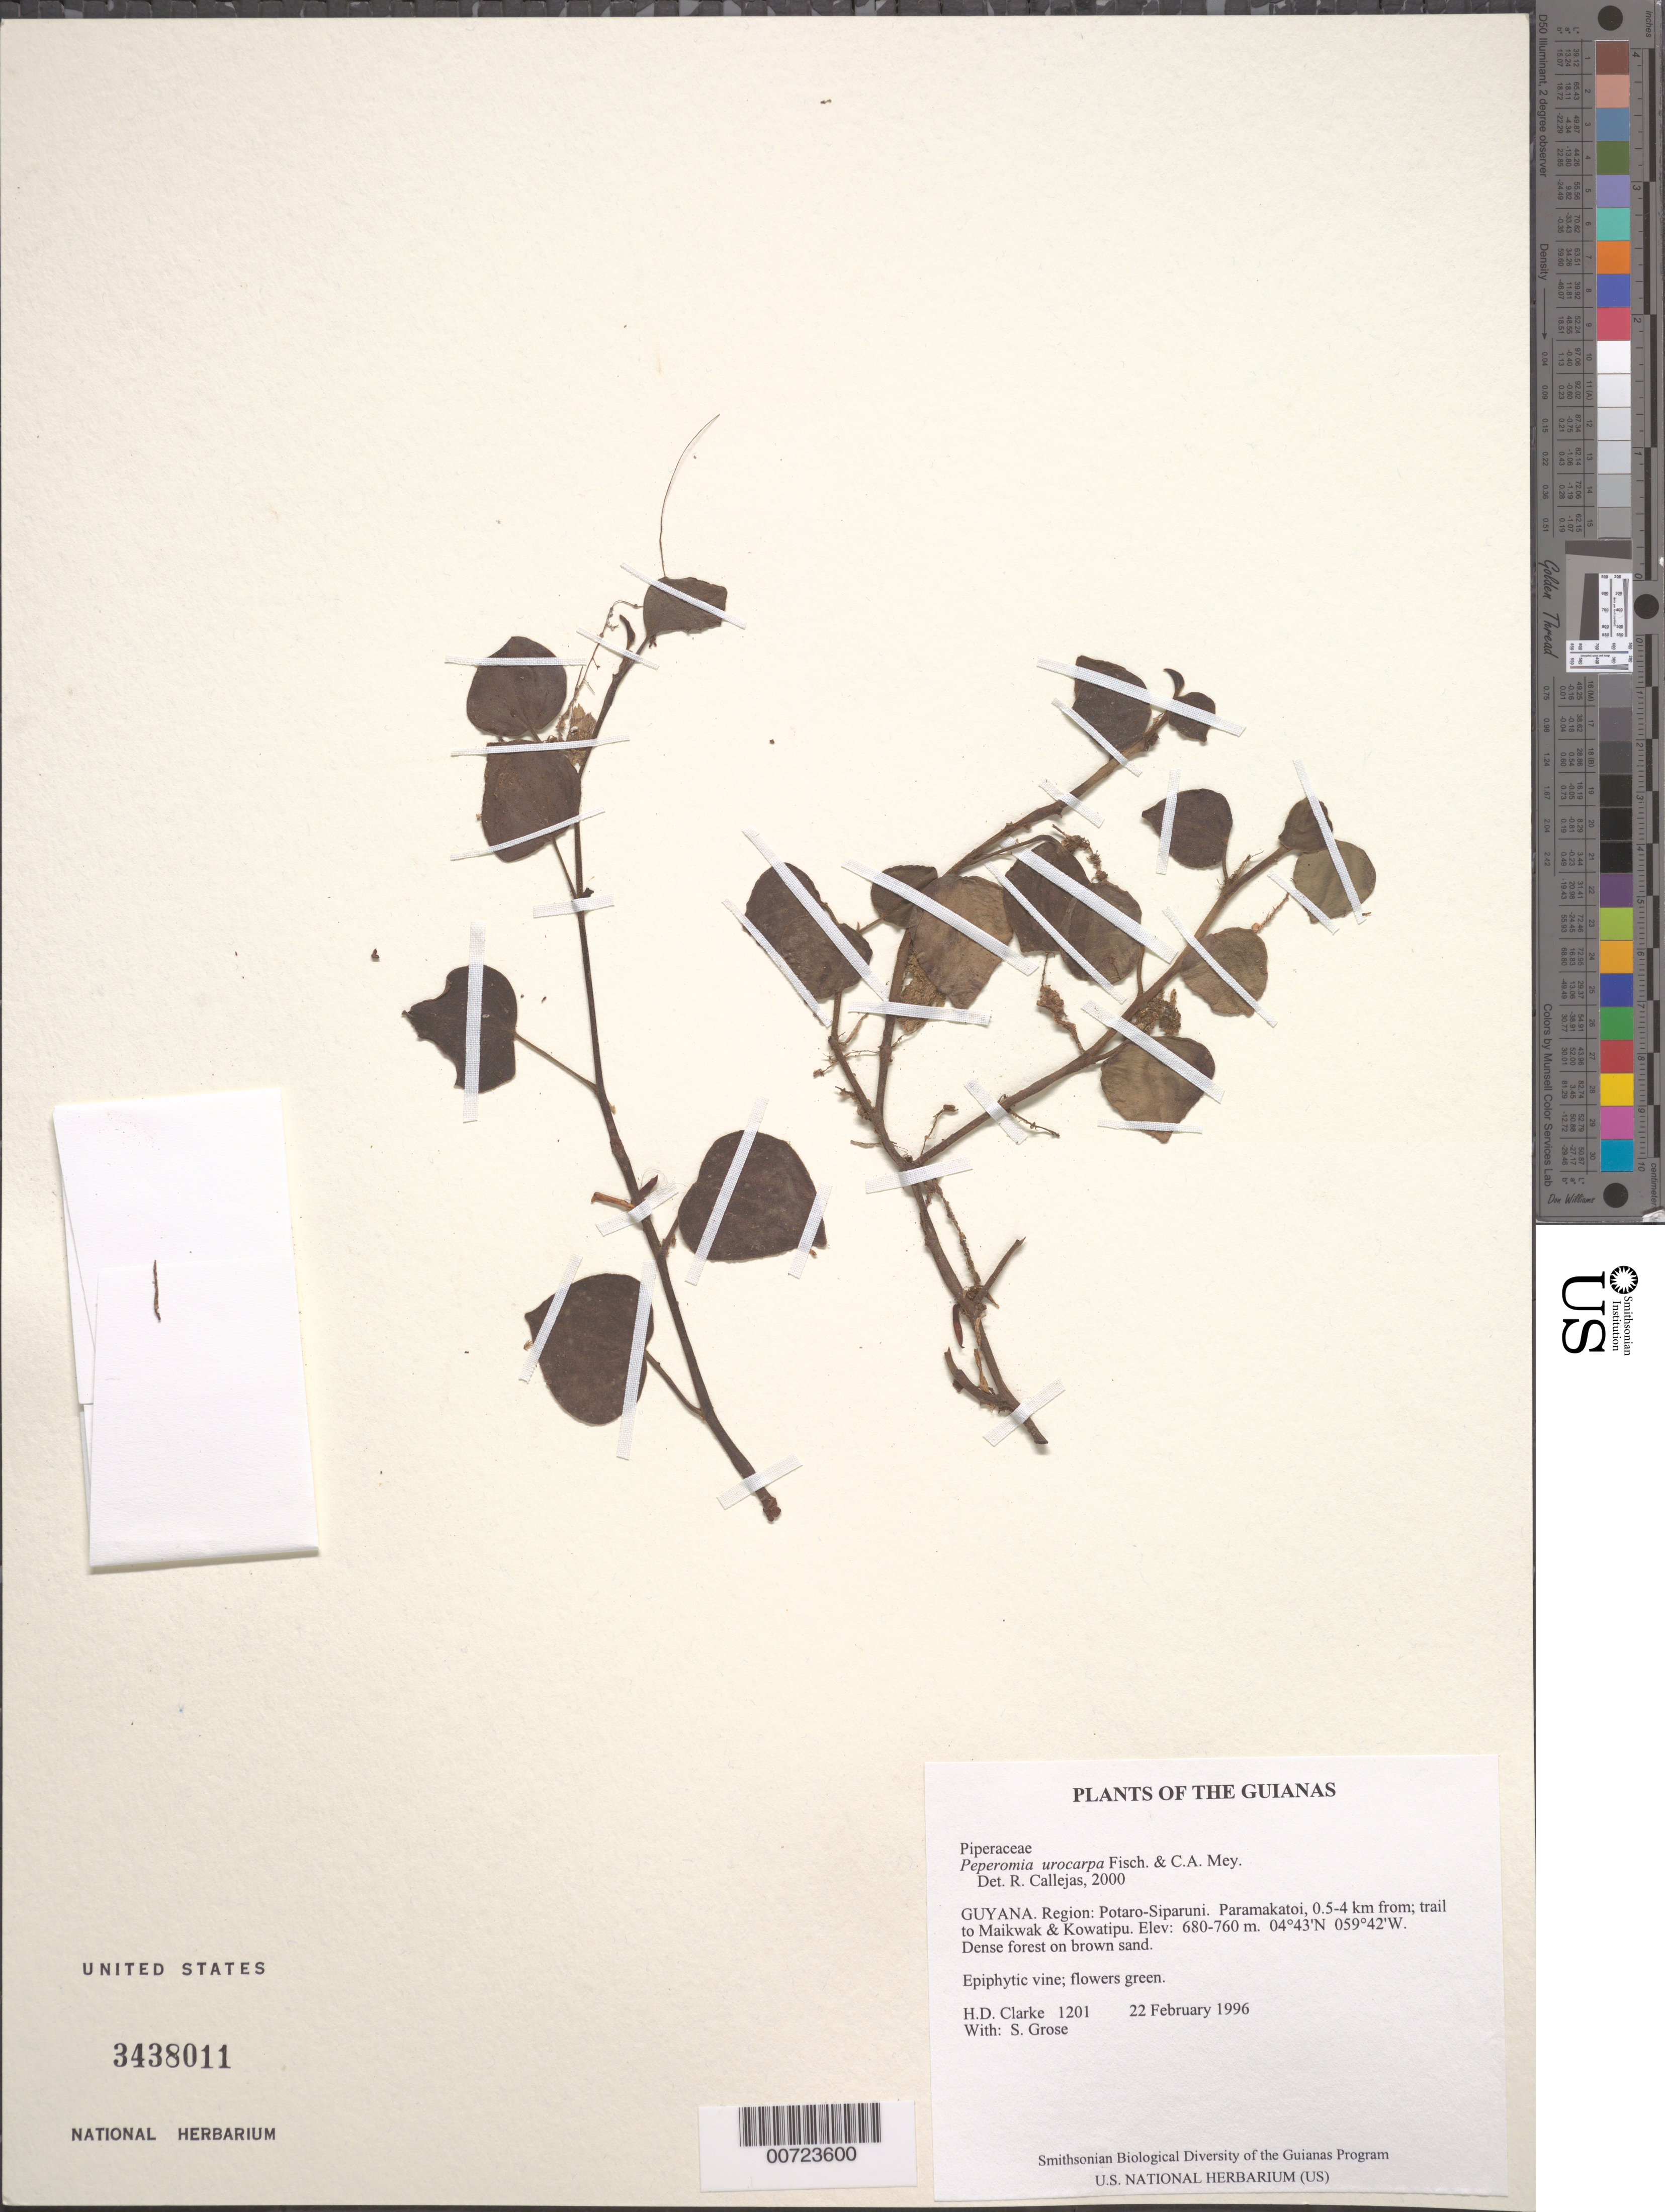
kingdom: Plantae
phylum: Tracheophyta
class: Magnoliopsida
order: Piperales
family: Piperaceae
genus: Peperomia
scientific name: Peperomia urocarpa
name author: Fisch. & C.A. Mey.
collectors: H. D. Clarke & S. Grose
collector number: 1201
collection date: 1996-02-22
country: Guyana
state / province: Potaro-Siparuni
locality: The Guianas. Paramakatoi, 0.5-4 km from; trail to Maikwak & Kowatipu.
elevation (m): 680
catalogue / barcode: US 3438011